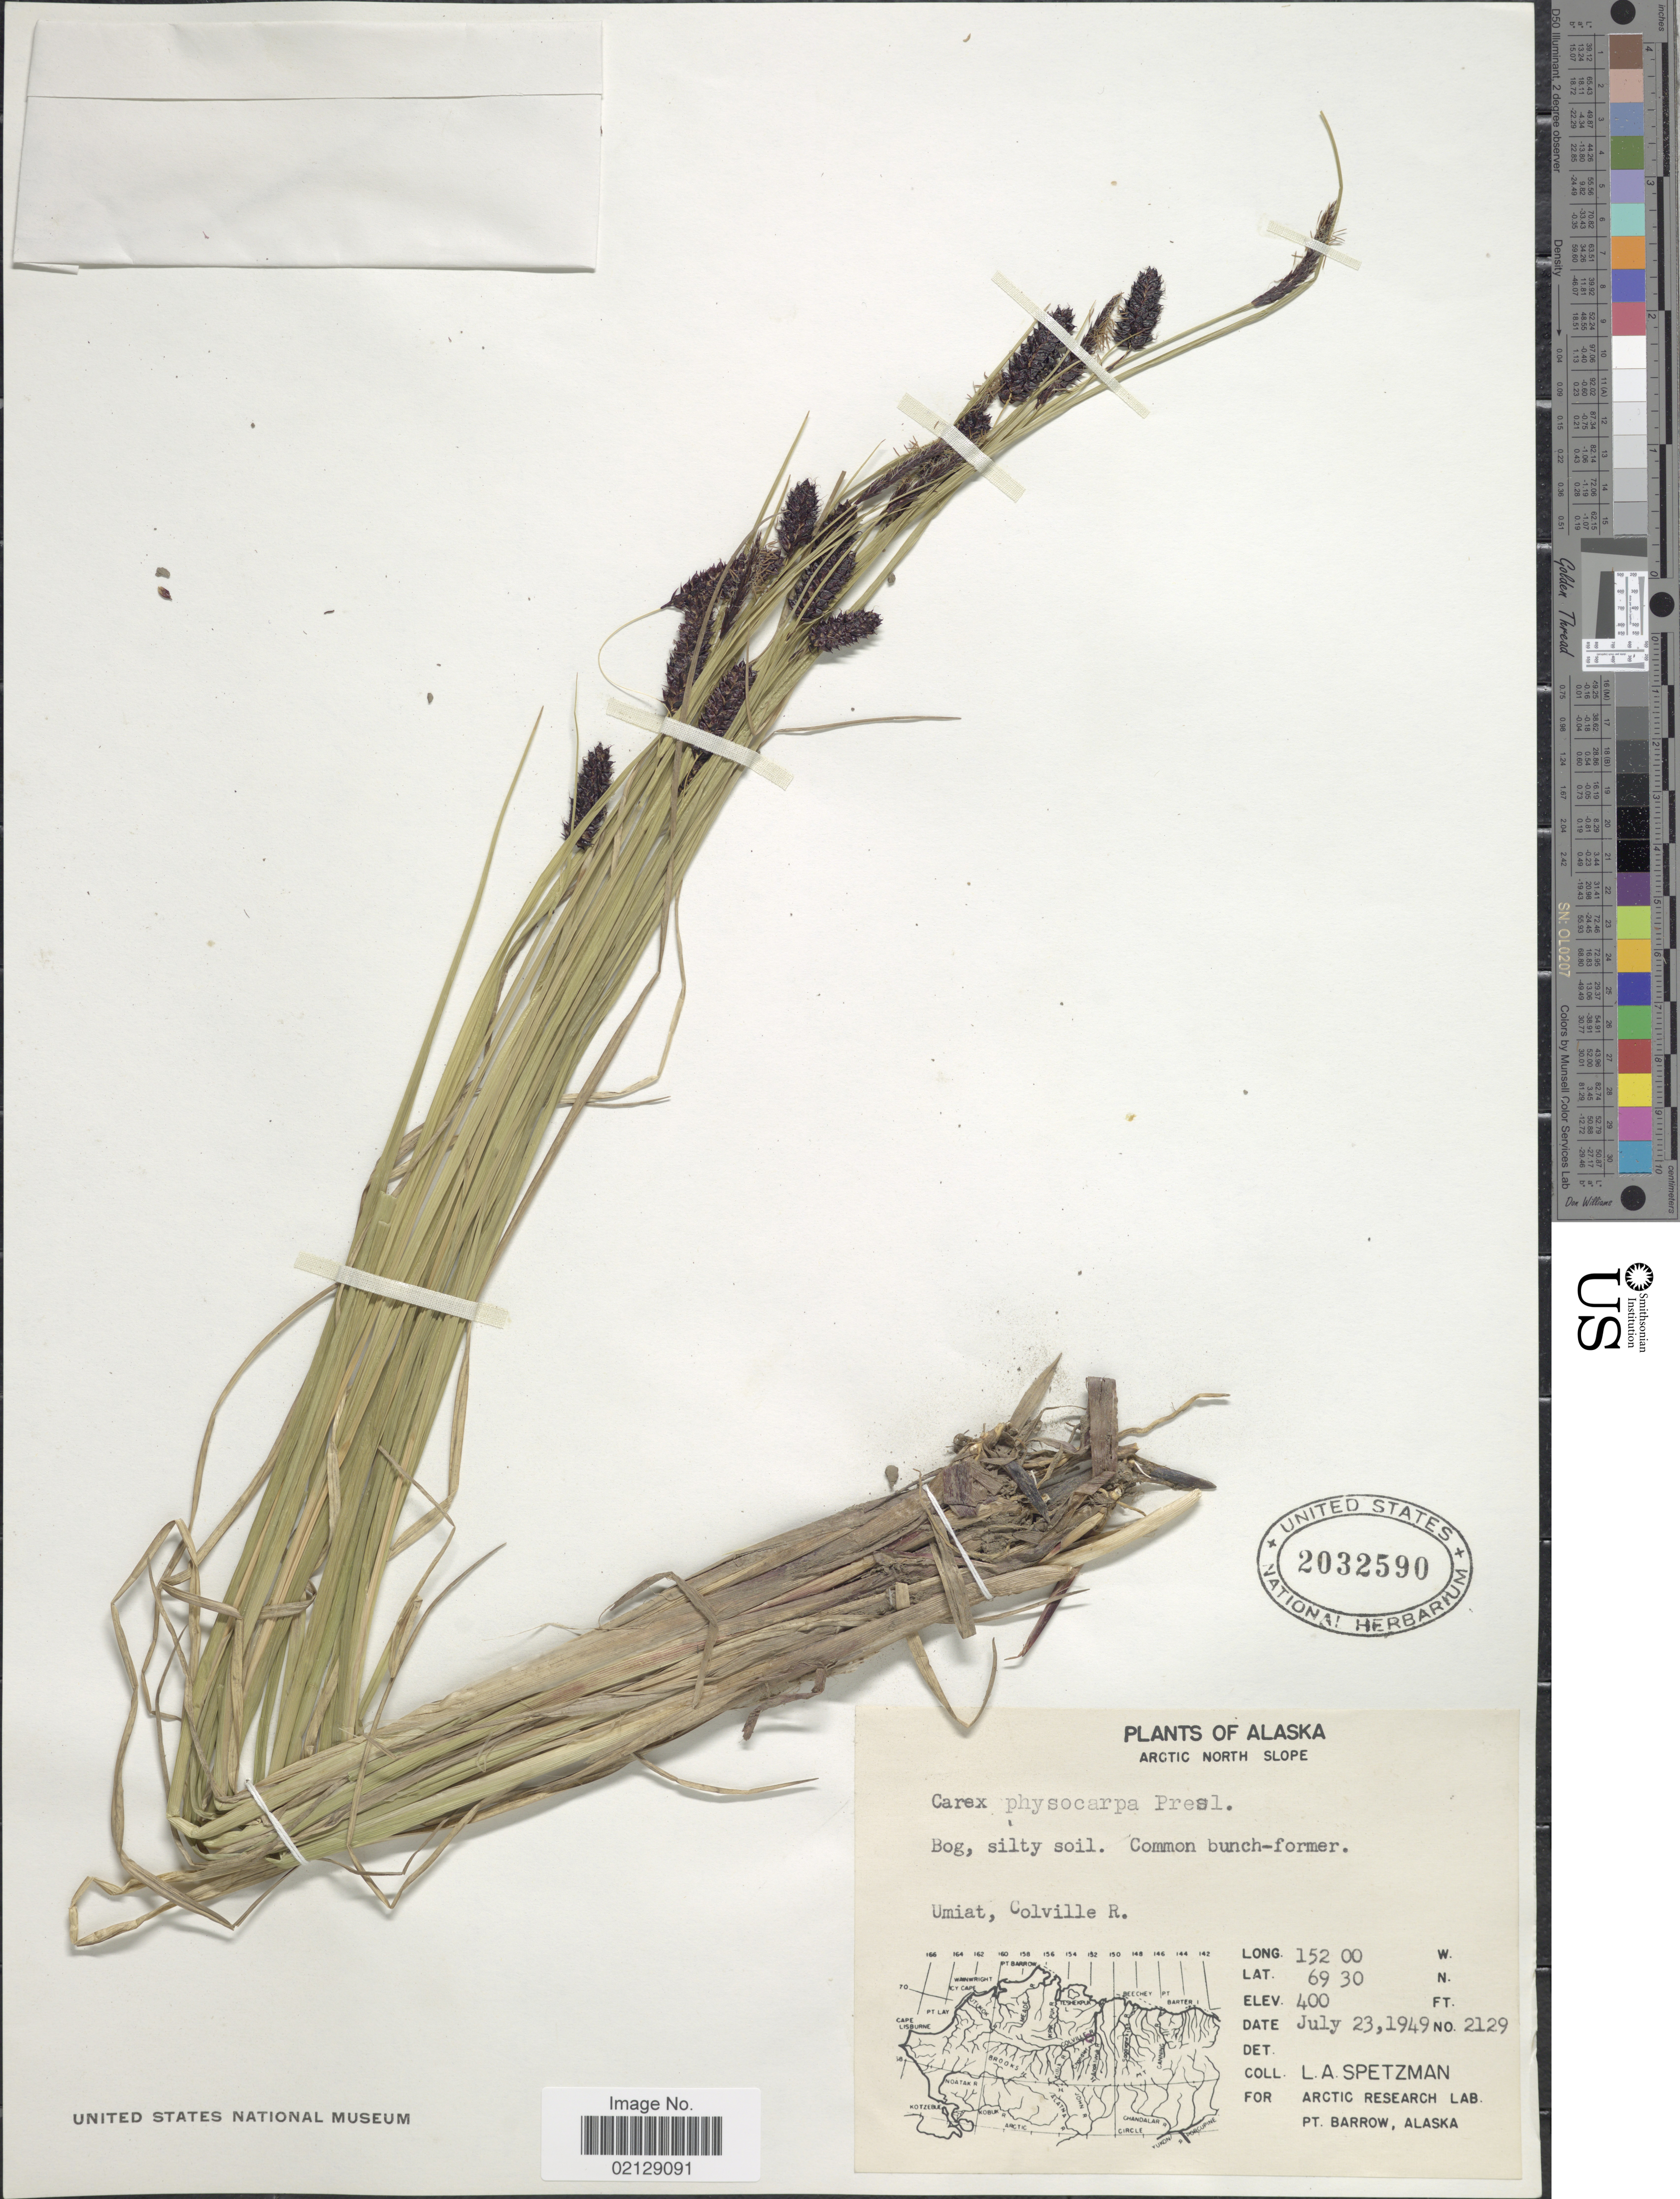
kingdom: Plantae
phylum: Tracheophyta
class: Liliopsida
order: Poales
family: Cyperaceae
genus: Carex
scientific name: Carex saxatilis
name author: L.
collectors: L. Spetzman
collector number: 2129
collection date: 1949-07-23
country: United States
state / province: Alaska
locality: Arctic North Slope, Umiat, Colville R.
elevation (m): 122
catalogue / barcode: US 2032590